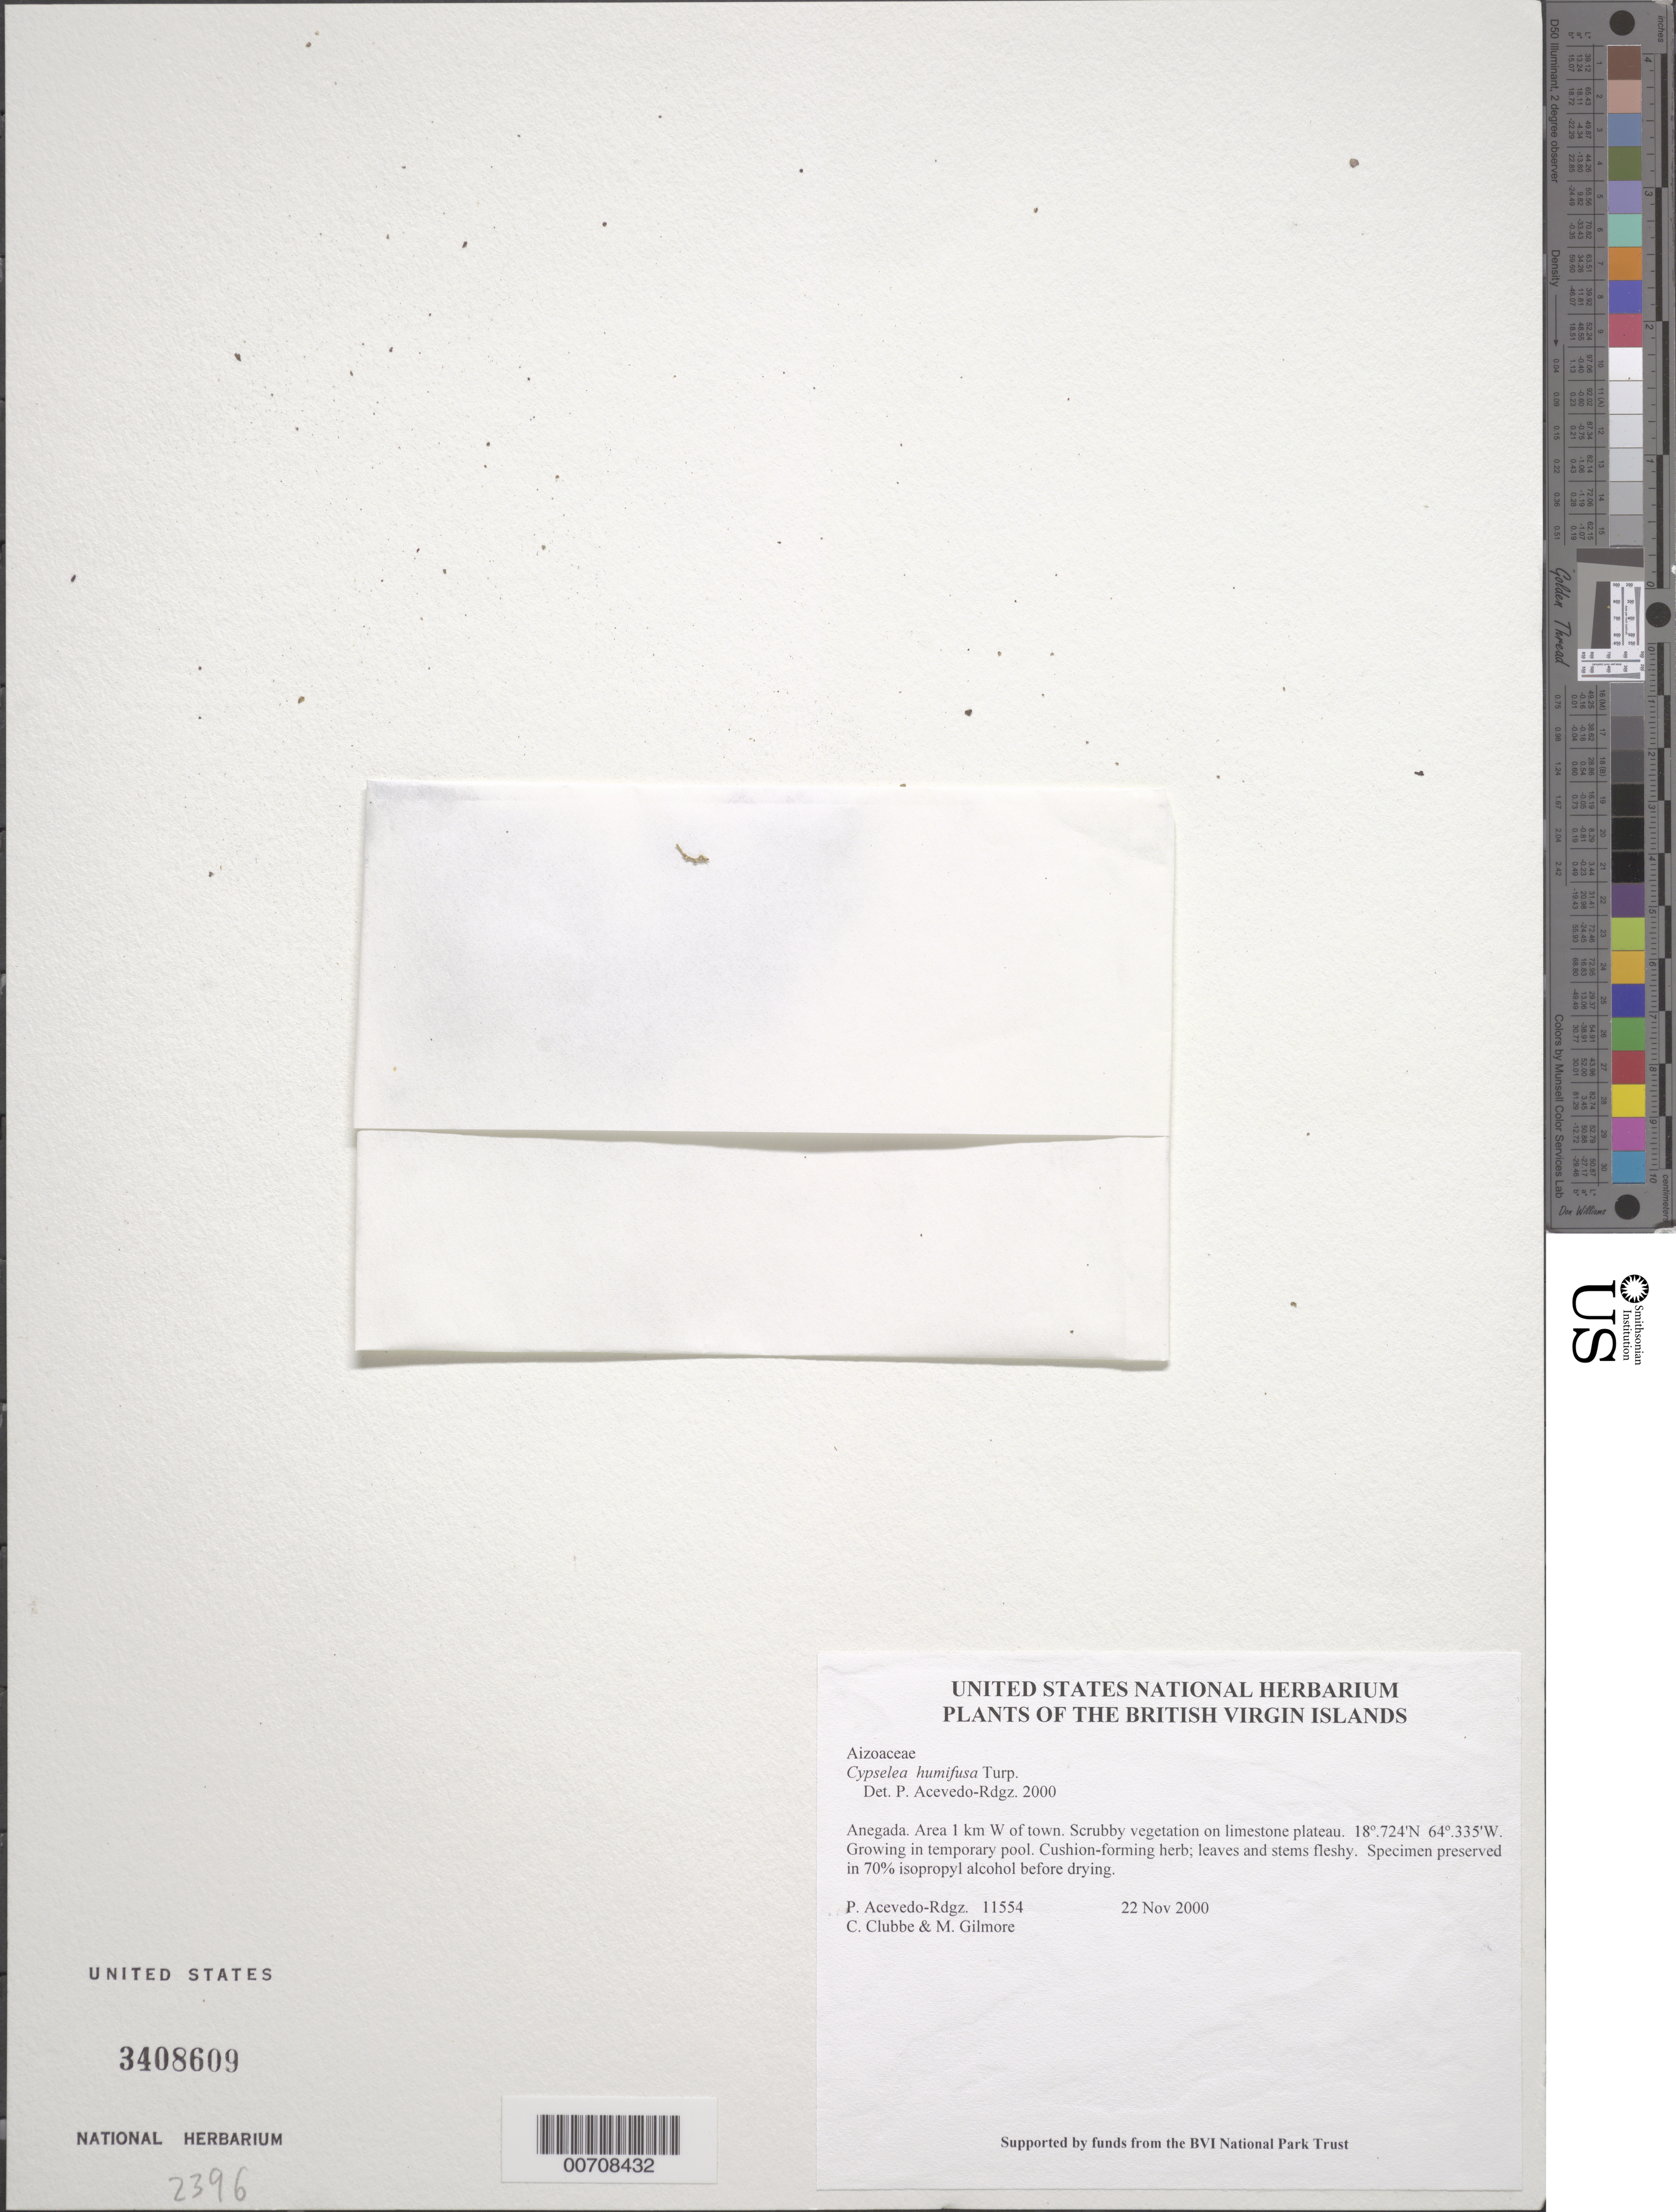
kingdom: Plantae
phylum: Tracheophyta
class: Magnoliopsida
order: Caryophyllales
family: Aizoaceae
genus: Sesuvium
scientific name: Sesuvium humifusum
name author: (Turpin) Bohley & G. Kadereit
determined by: Strong, Mark T., (BOT), Smithsonian Institution - National Museum of Natural History (UNITED STATES)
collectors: P. Acevedo-Rodr., C. Clubbe & M. Gilmore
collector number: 11554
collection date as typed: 22 Nov 2000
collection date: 2000-11-22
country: British Virgin Islands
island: Anegada I.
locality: Area 1 km W of town. Scrubby vegetation on limestone plateau.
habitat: Growing in temporary pool.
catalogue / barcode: US 3408609